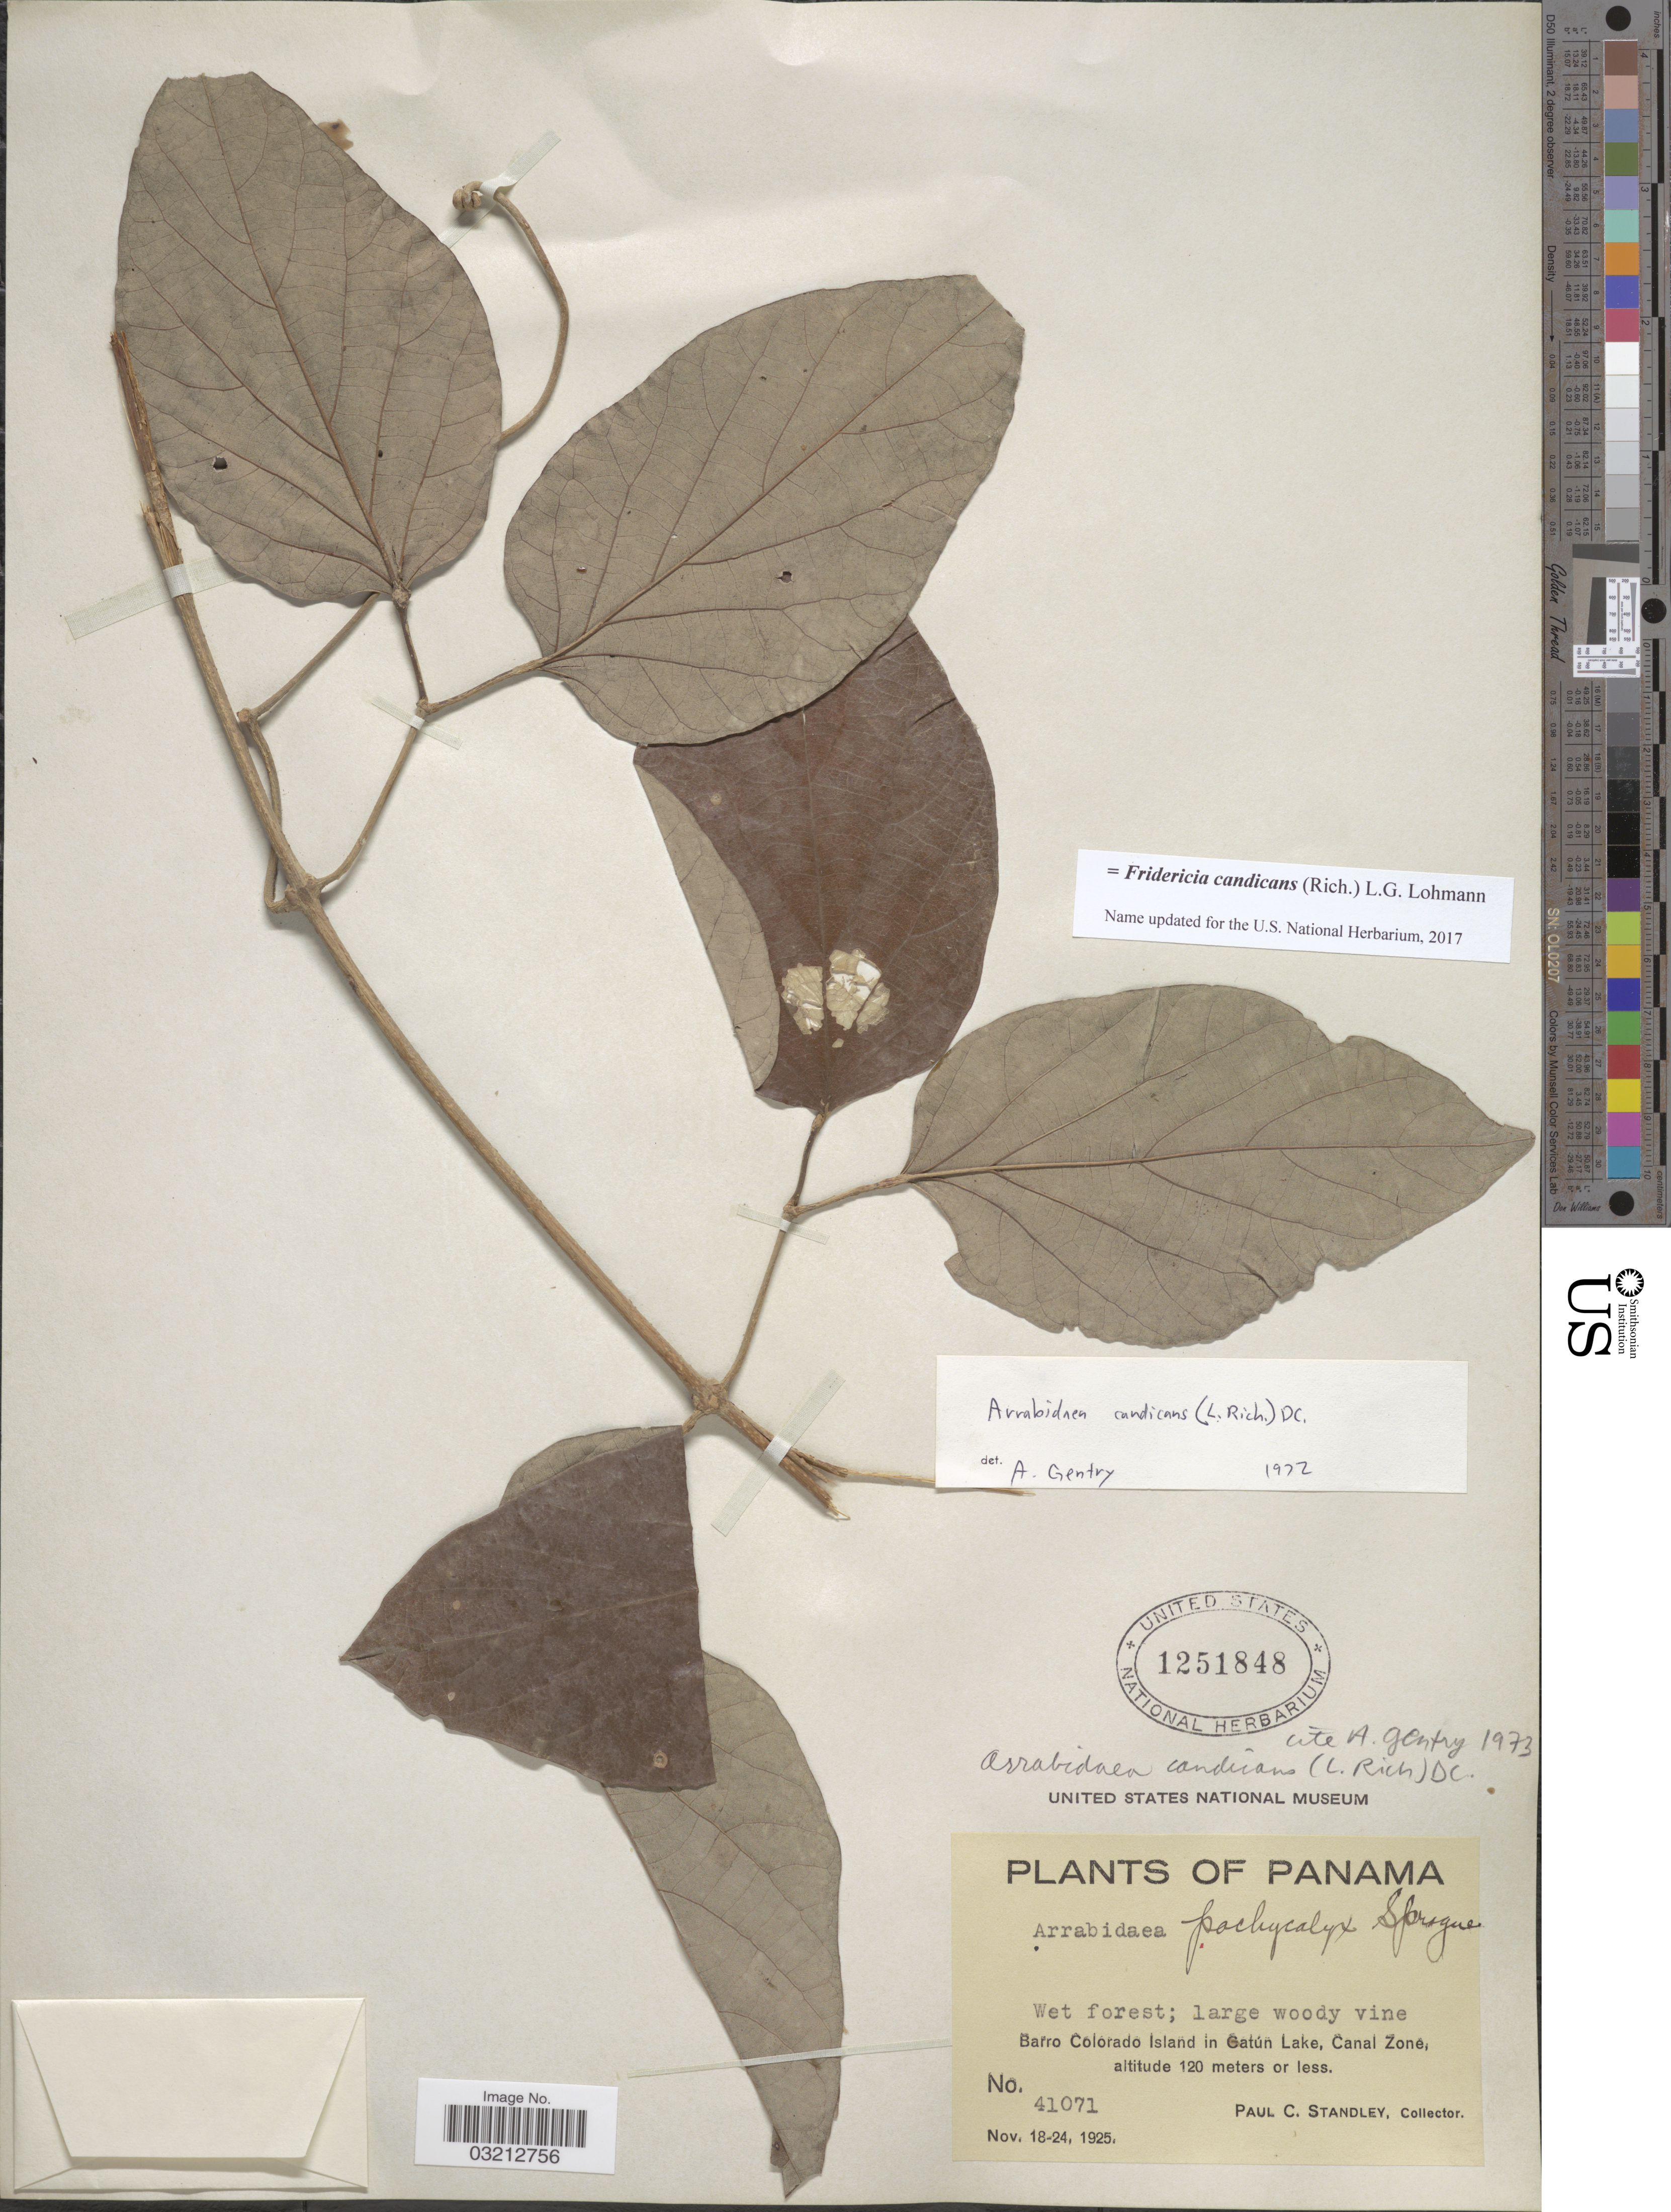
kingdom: Plantae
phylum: Tracheophyta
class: Magnoliopsida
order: Lamiales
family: Bignoniaceae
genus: Fridericia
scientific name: Fridericia candicans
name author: (Rich.) L.G. Lohmann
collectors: P. C. Standley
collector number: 41071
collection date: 1925-11-18/1925-11-24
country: Panama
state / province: Panamá Oeste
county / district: Canal Zone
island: Barro Colorado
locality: Barro Colorado Island in Gatún Lake, Canal Zone.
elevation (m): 120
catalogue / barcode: US 1251848